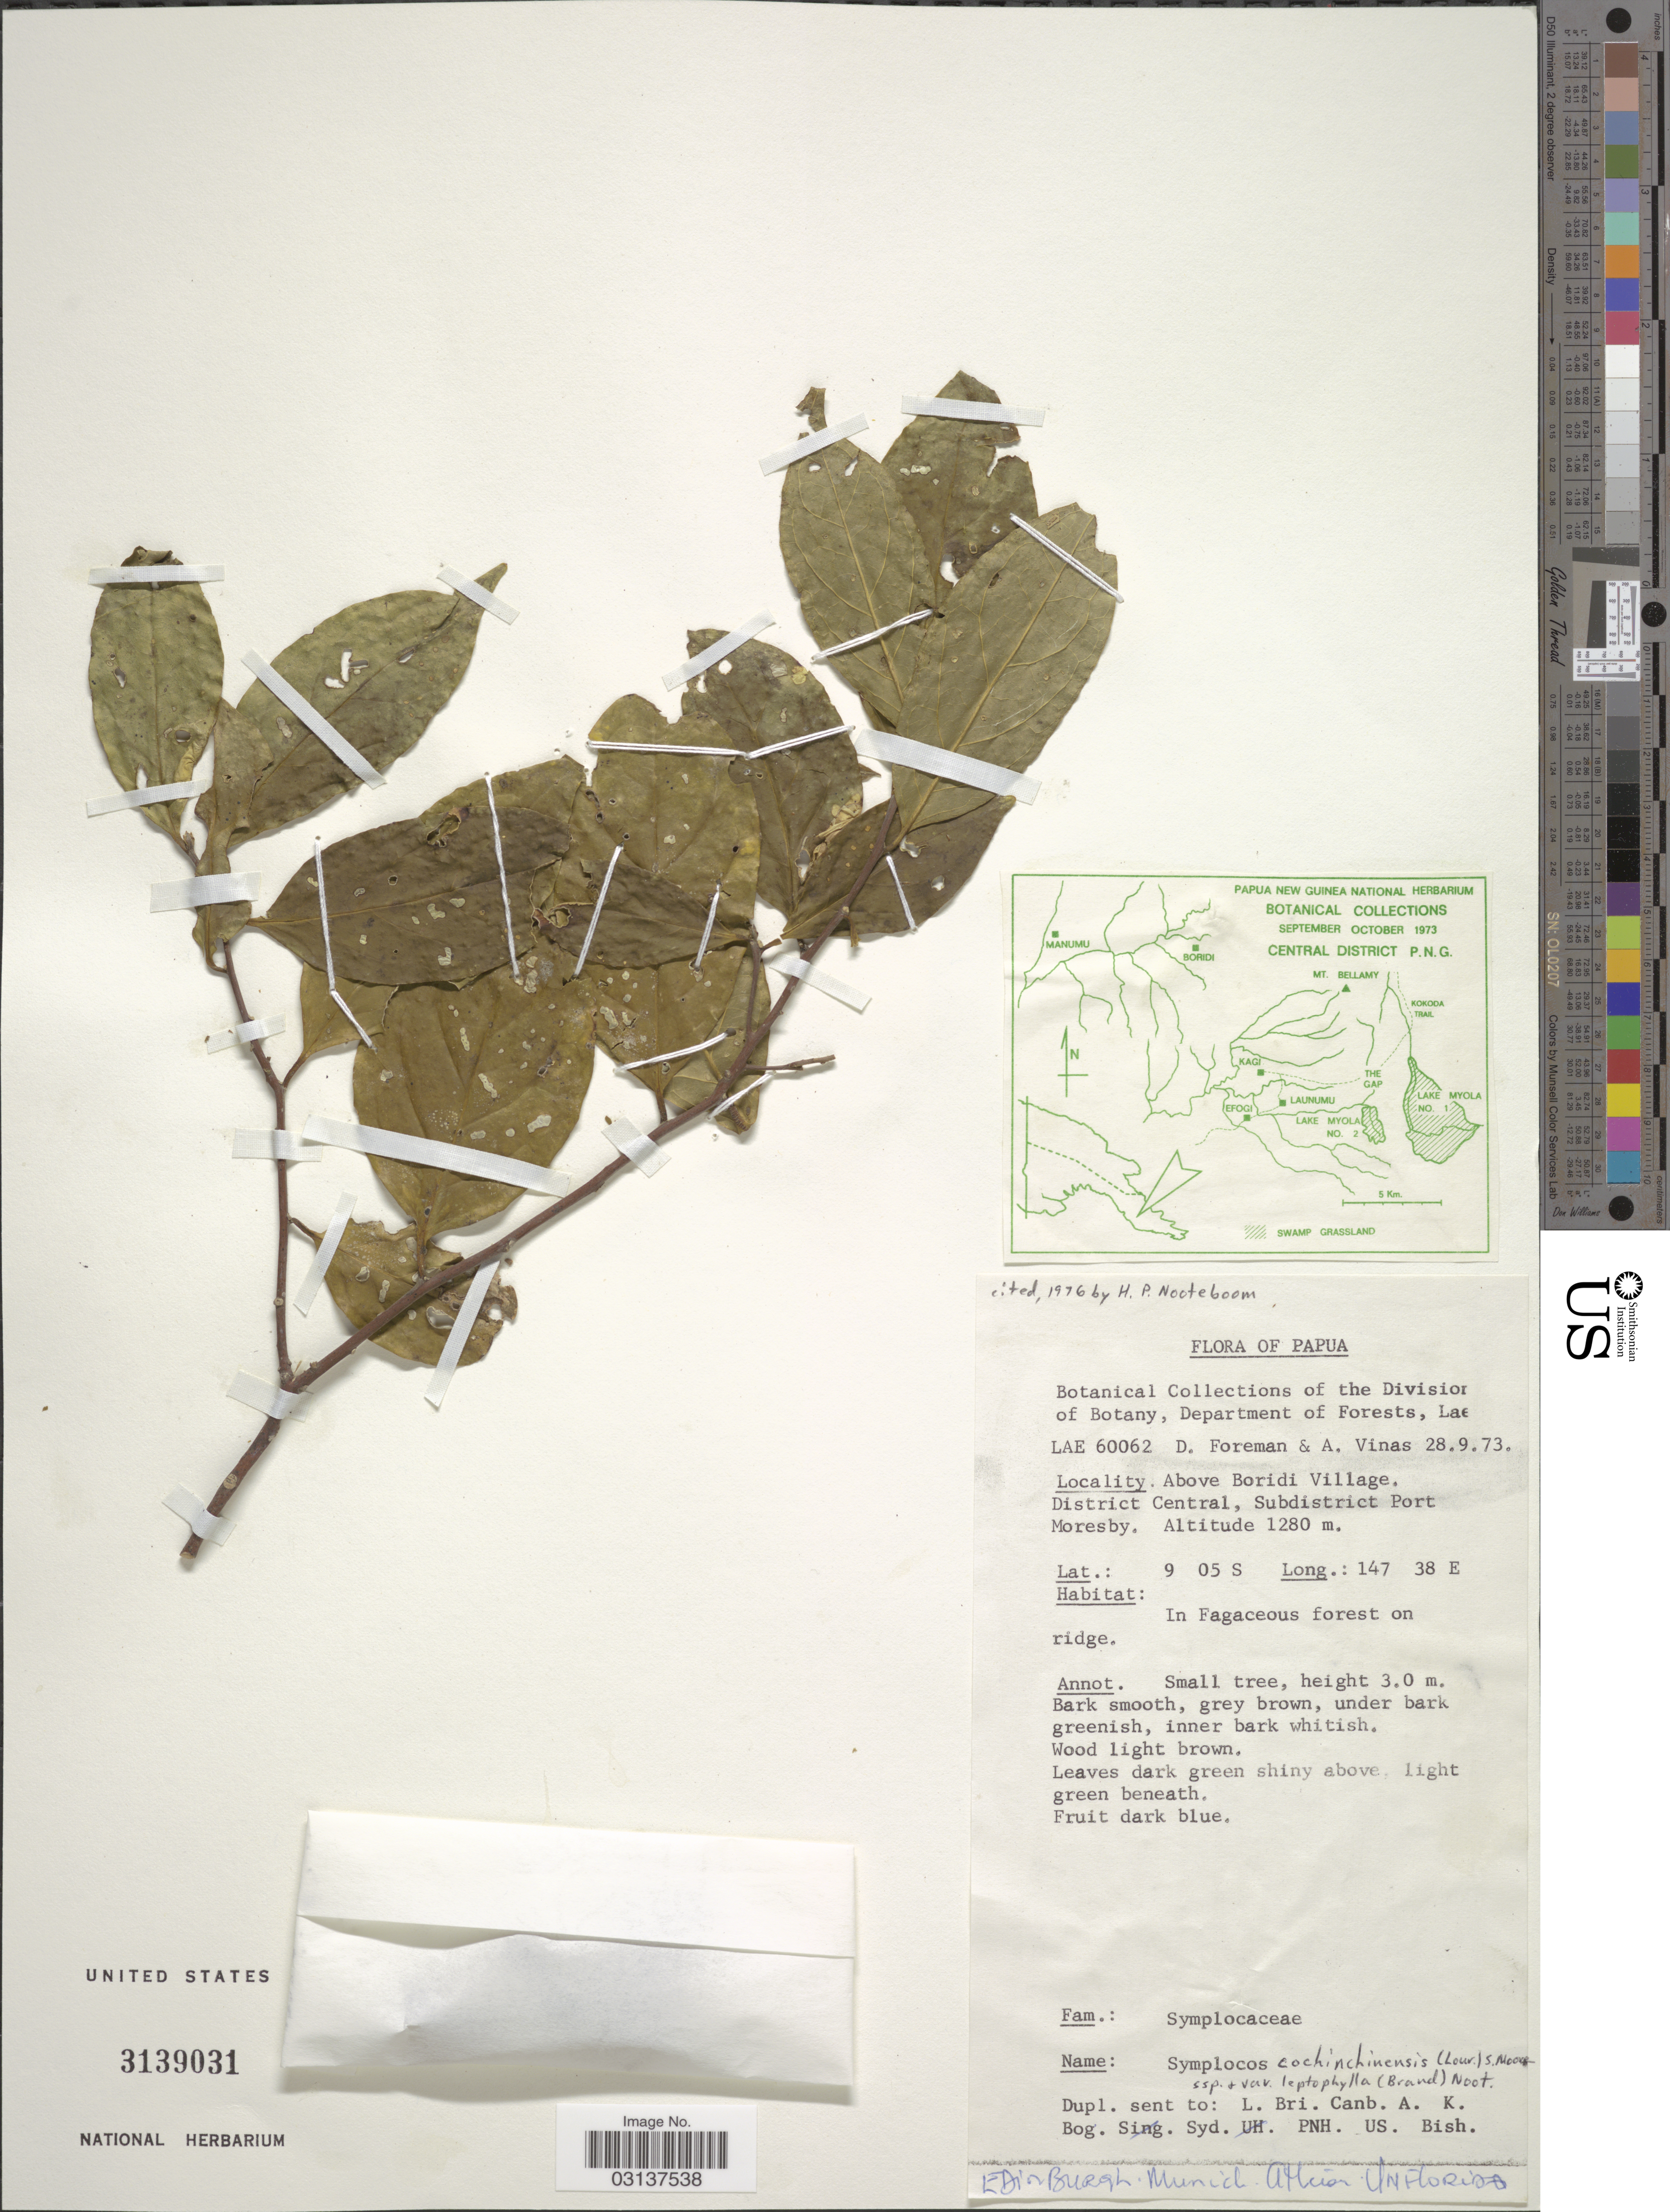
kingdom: Plantae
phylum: Tracheophyta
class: Magnoliopsida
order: Ericales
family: Symplocaceae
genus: Symplocos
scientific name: Symplocos cochinchinensis var. leptophylla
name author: (Brand) Noot.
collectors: D. Foreman & A. Vinas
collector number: LAE60062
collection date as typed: Transcribed d/m/y: 28/9/73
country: Papua New Guinea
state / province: Central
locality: Papua, Above Boridi Village, District Central, Subdistrict Port Moresby.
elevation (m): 1280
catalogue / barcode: US 3139031